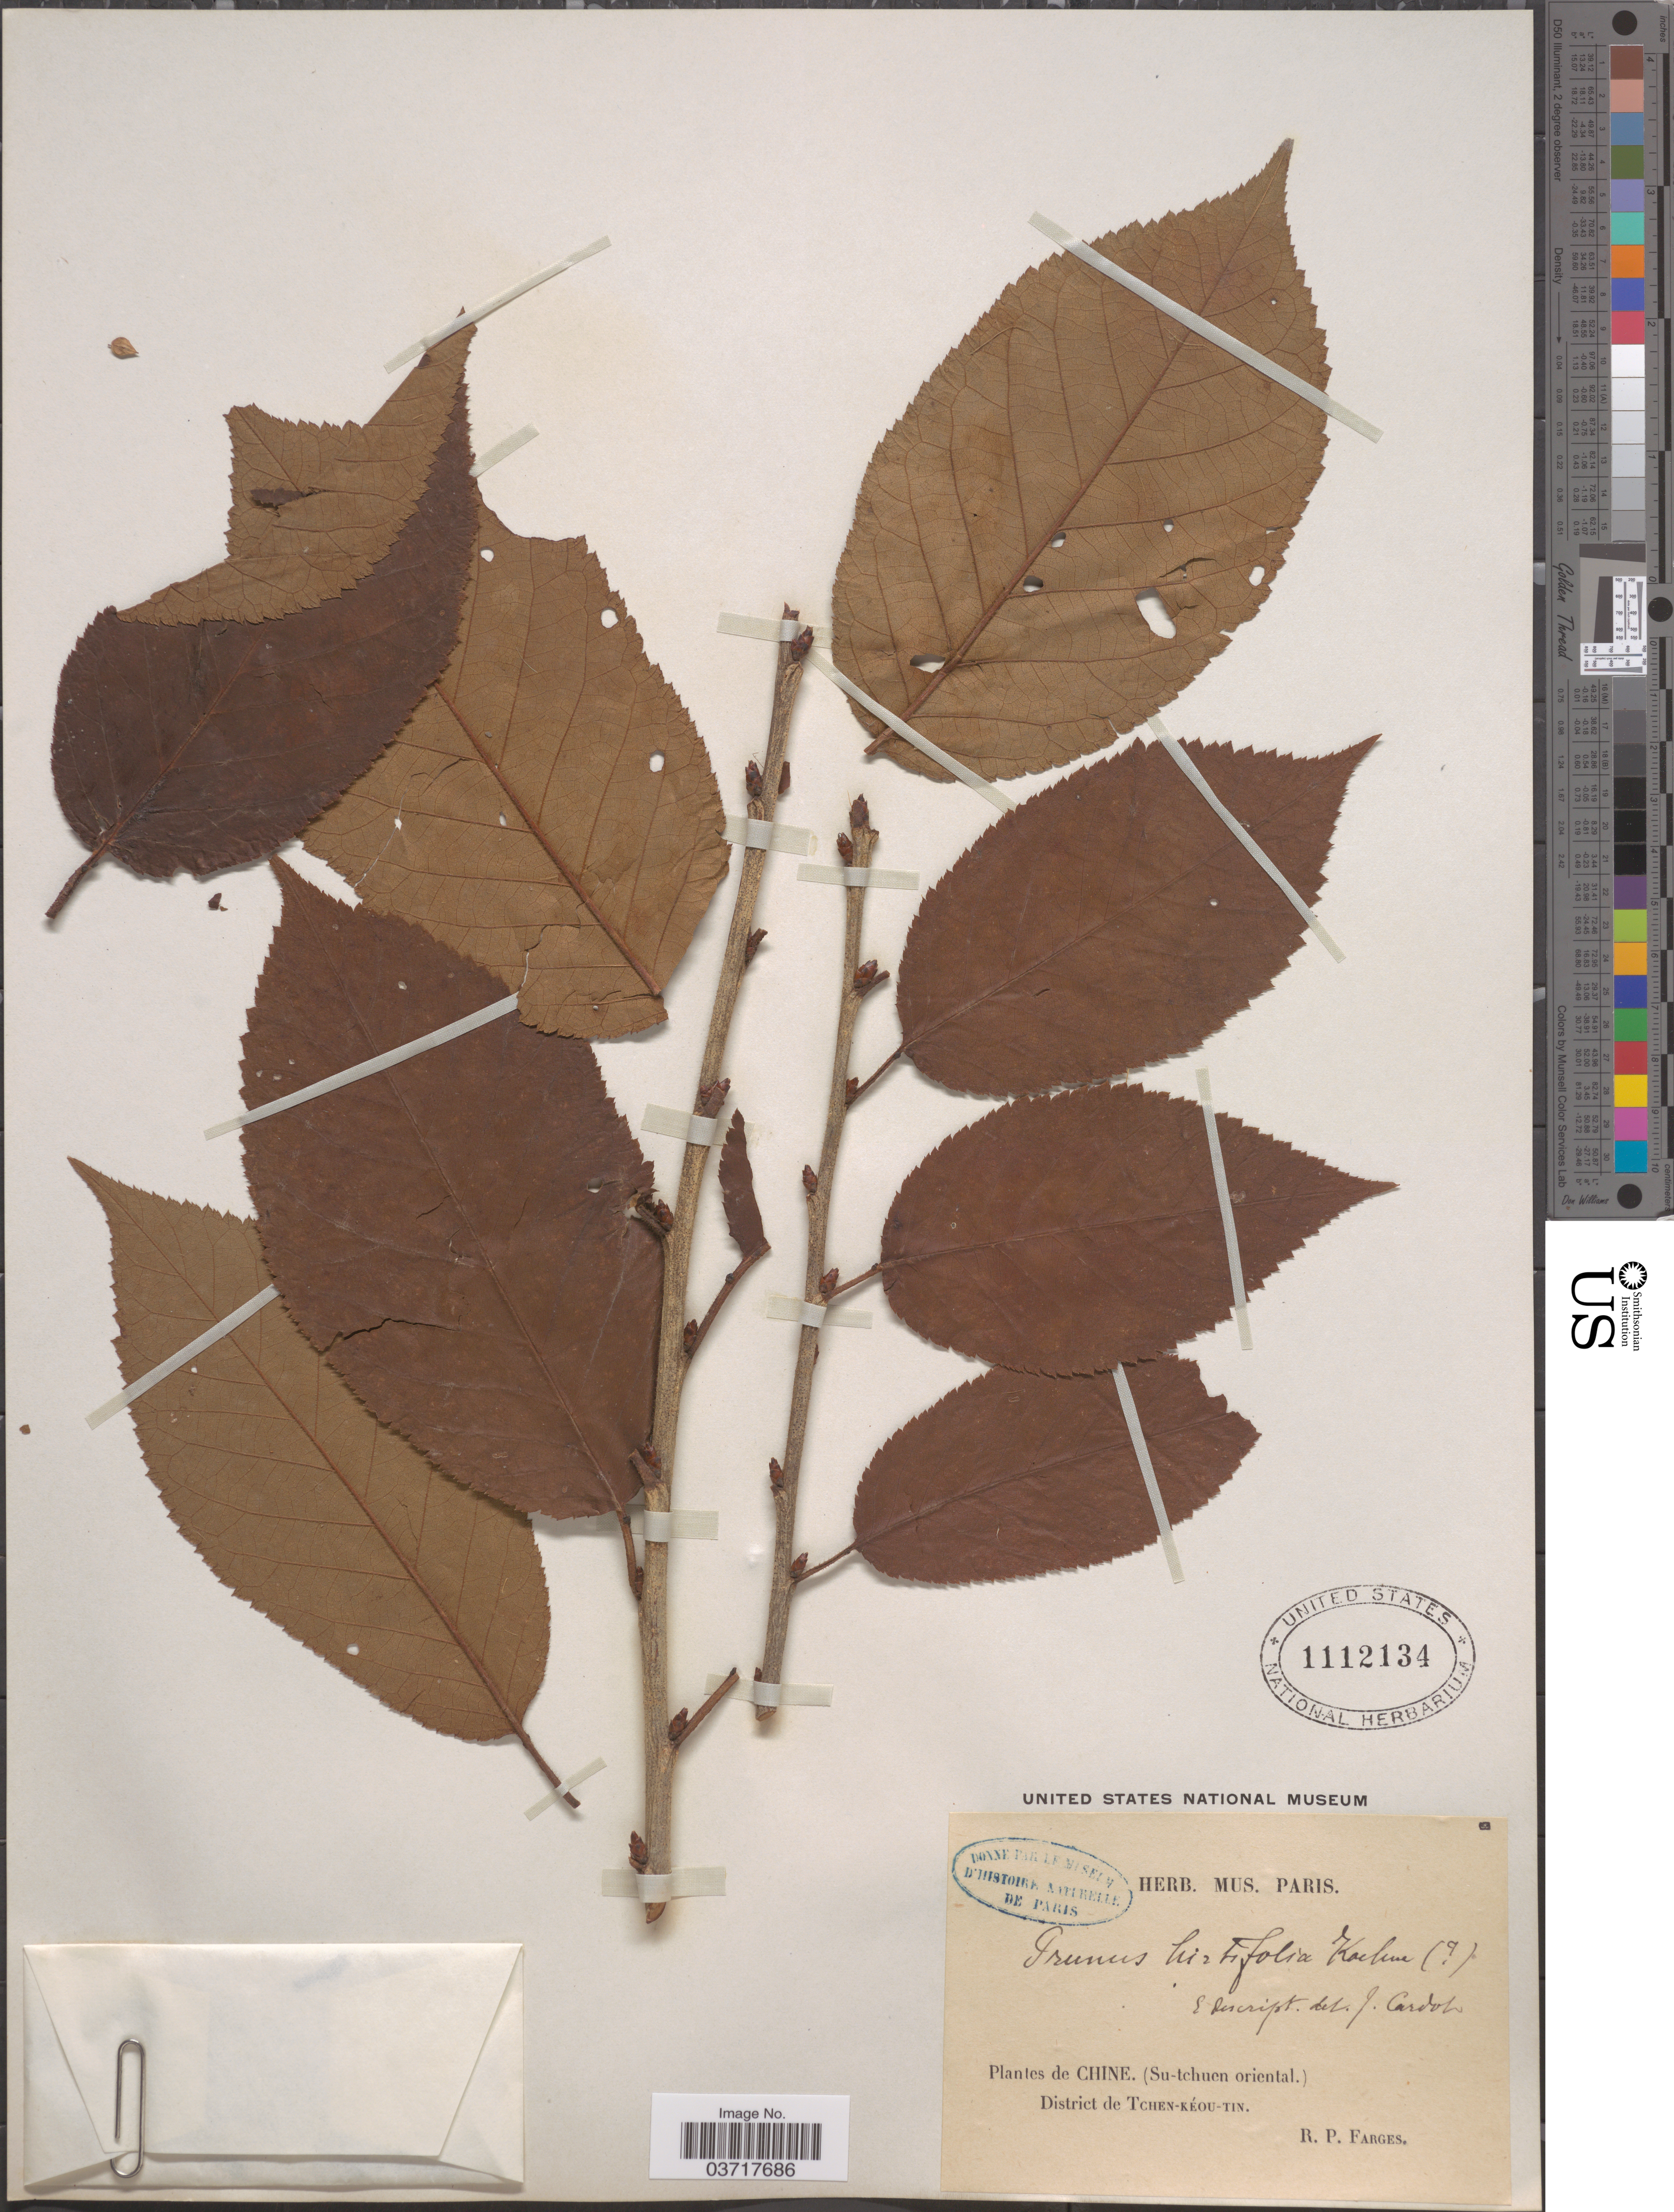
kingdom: Plantae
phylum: Tracheophyta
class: Magnoliopsida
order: Rosales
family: Rosaceae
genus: Prunus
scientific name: Prunus hirtifolia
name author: Koehne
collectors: R. Farges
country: China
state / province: Sichuan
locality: (Su-tchuen oriental.). District de Tchen-Kéou-tin.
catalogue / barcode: US 1112134